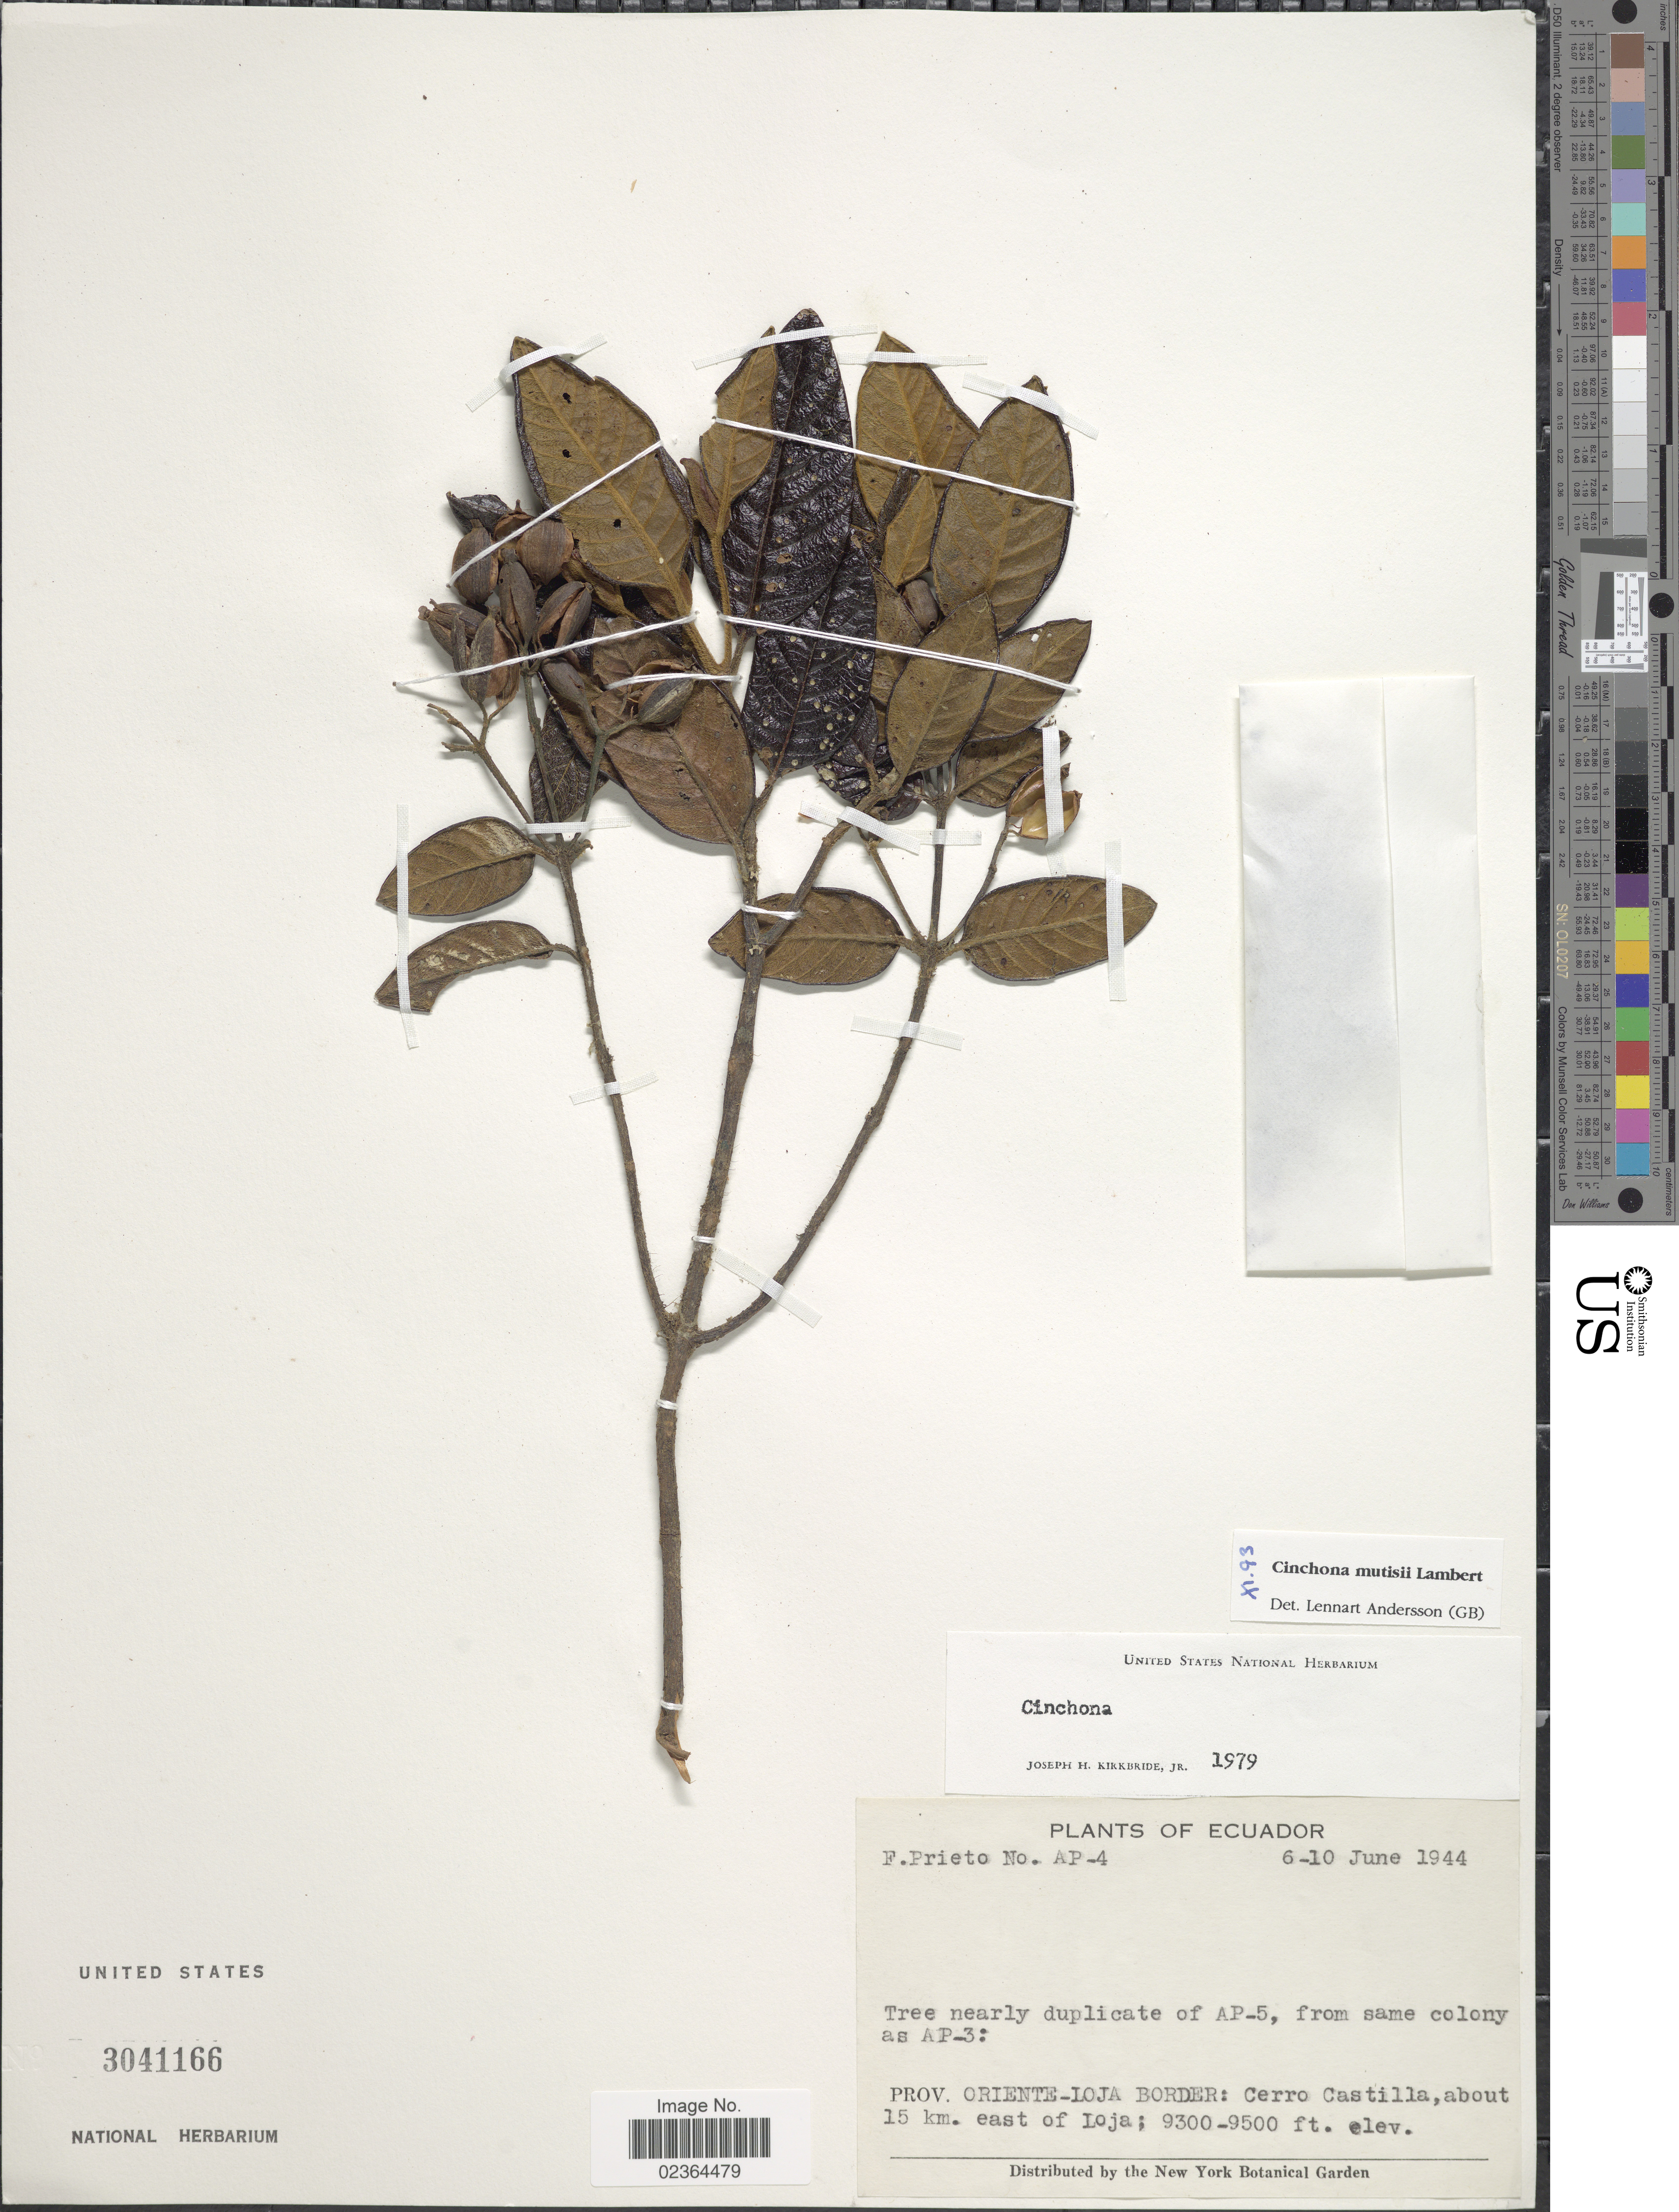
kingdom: Plantae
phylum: Tracheophyta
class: Magnoliopsida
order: Gentianales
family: Rubiaceae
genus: Cinchona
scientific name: Cinchona mutisii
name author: Lamb.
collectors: F. Prieto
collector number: AP-4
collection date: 1944-06-06/1944-06-10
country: Ecuador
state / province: Loja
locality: Prov. Oriente-Loja Border: Cerro Castilla, about 15 km. east of Loja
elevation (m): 2835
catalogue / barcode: US 3041166